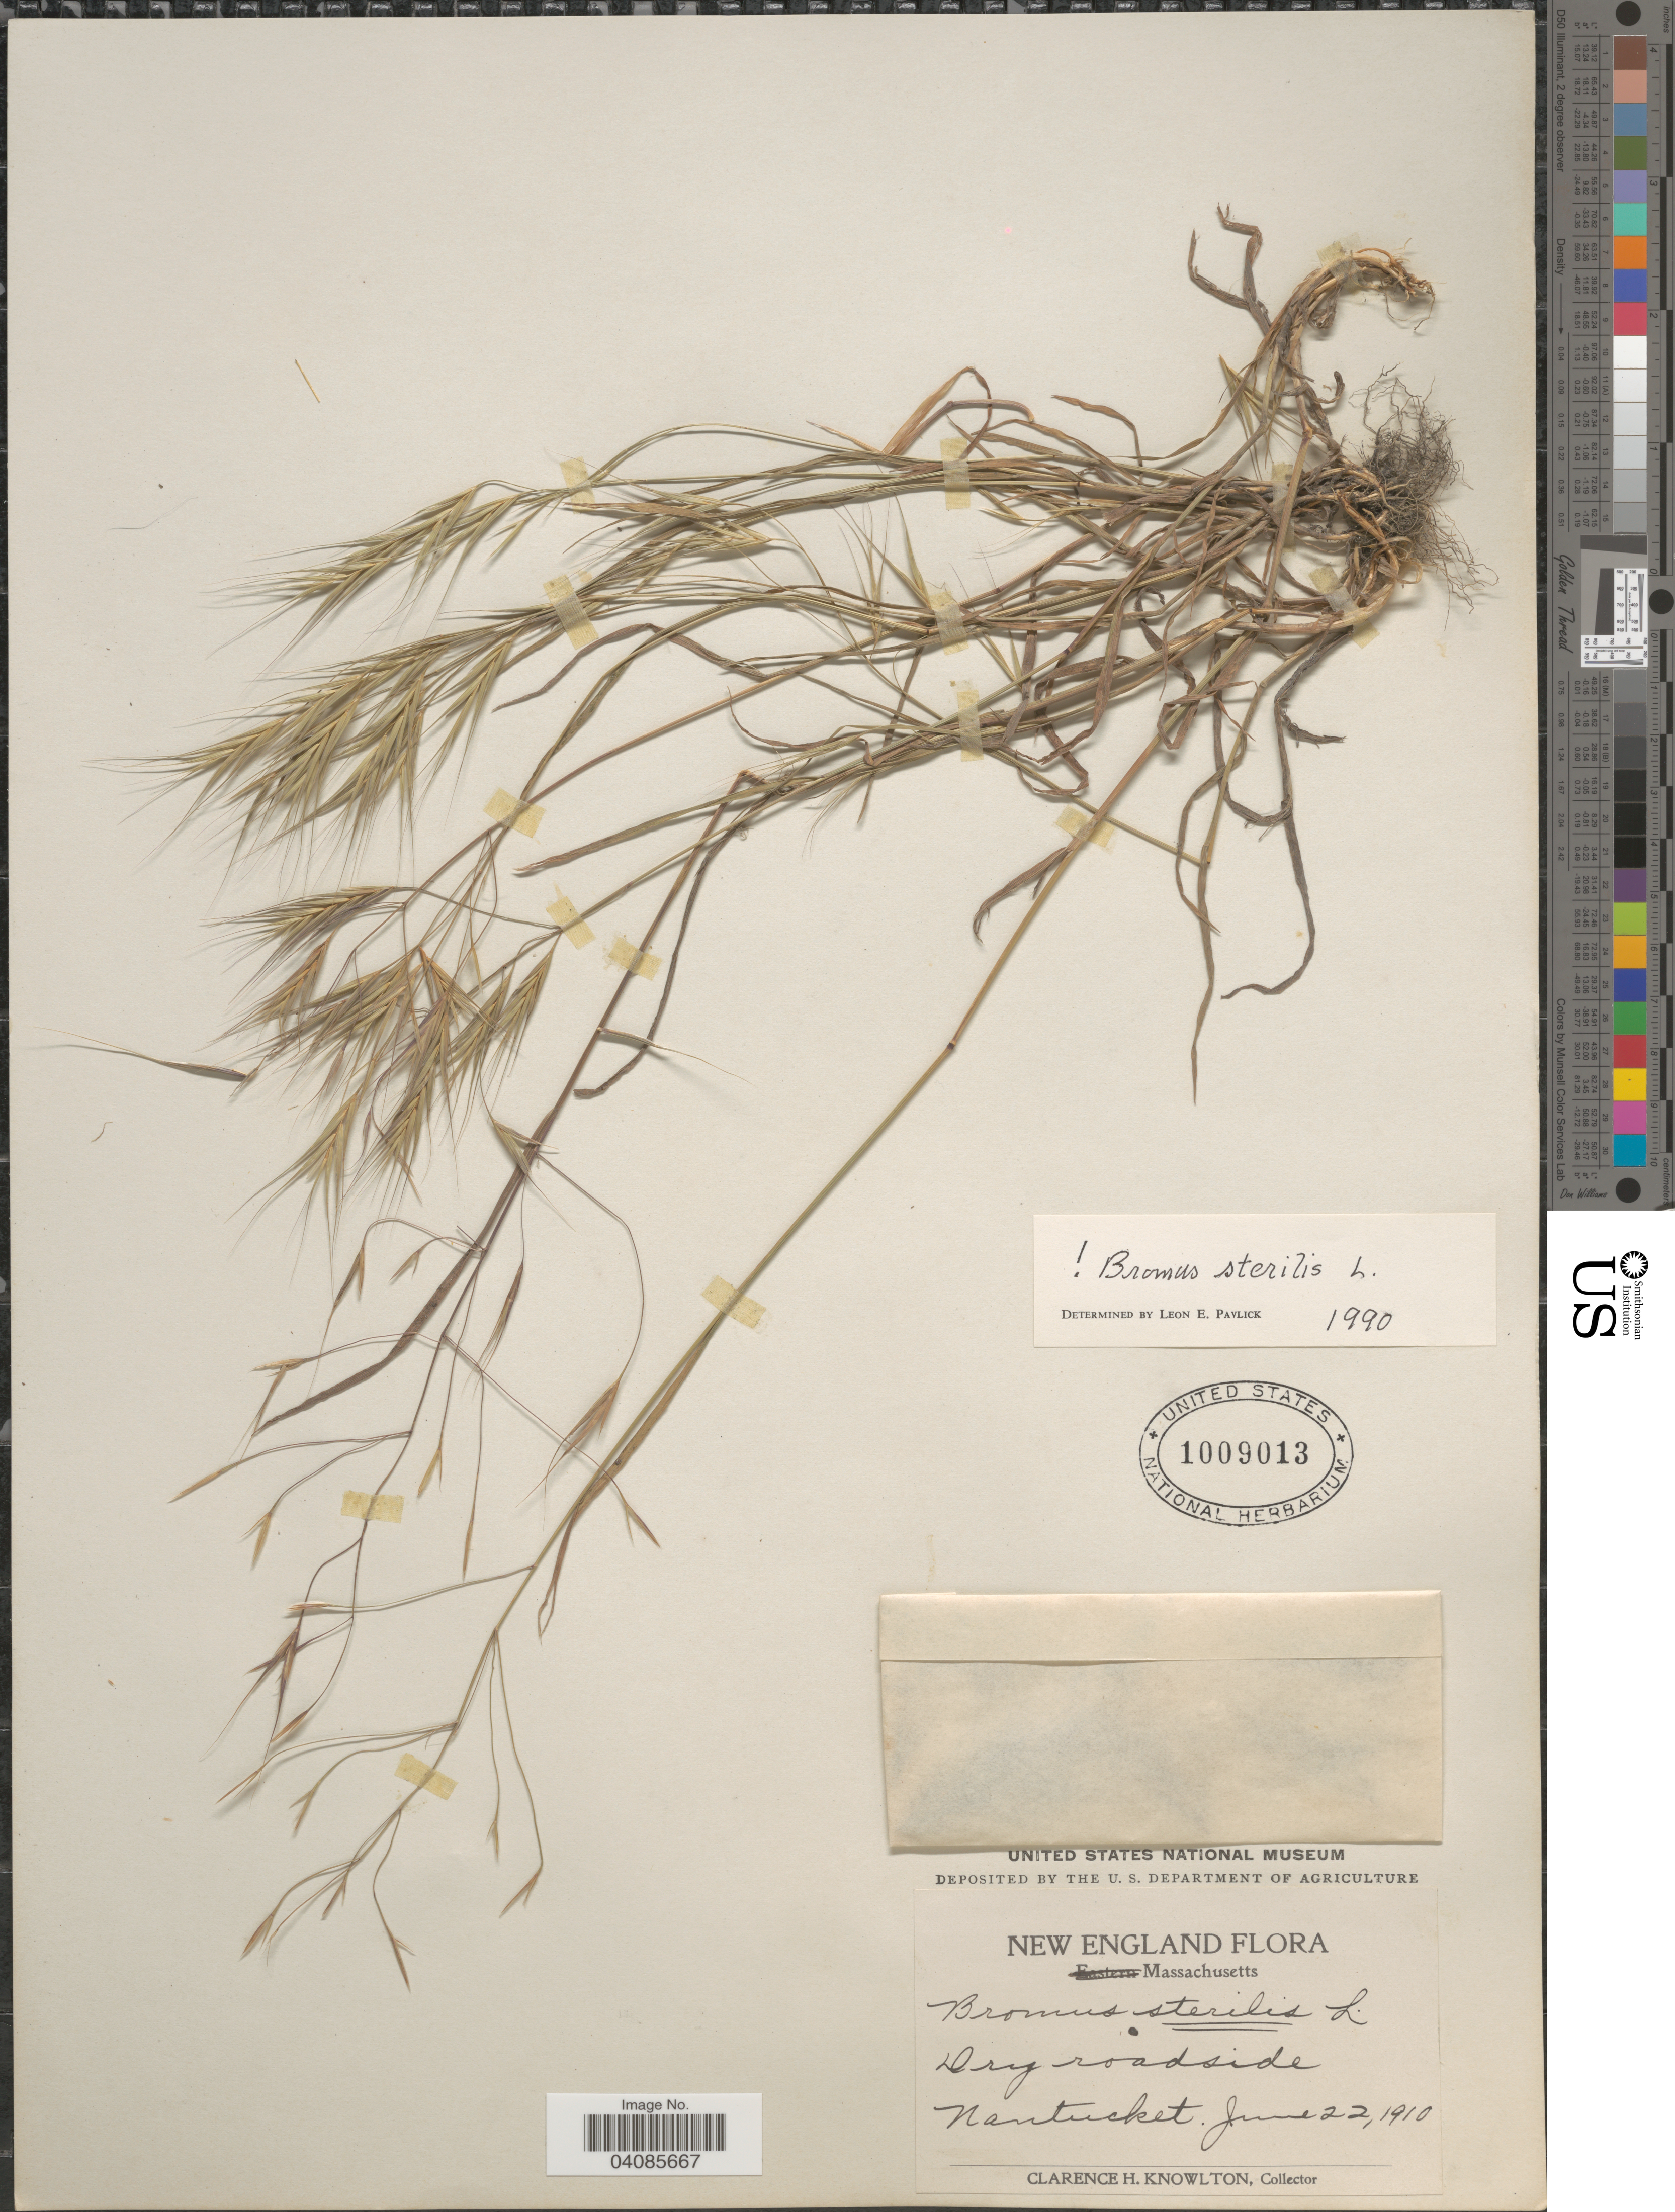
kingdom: Plantae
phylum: Tracheophyta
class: Liliopsida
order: Poales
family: Poaceae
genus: Bromus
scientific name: Bromus sterilis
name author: L.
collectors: C. H. Knowlton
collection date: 1910-06-22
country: United States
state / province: Massachusetts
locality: New England. Nantucket.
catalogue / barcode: US 1009013